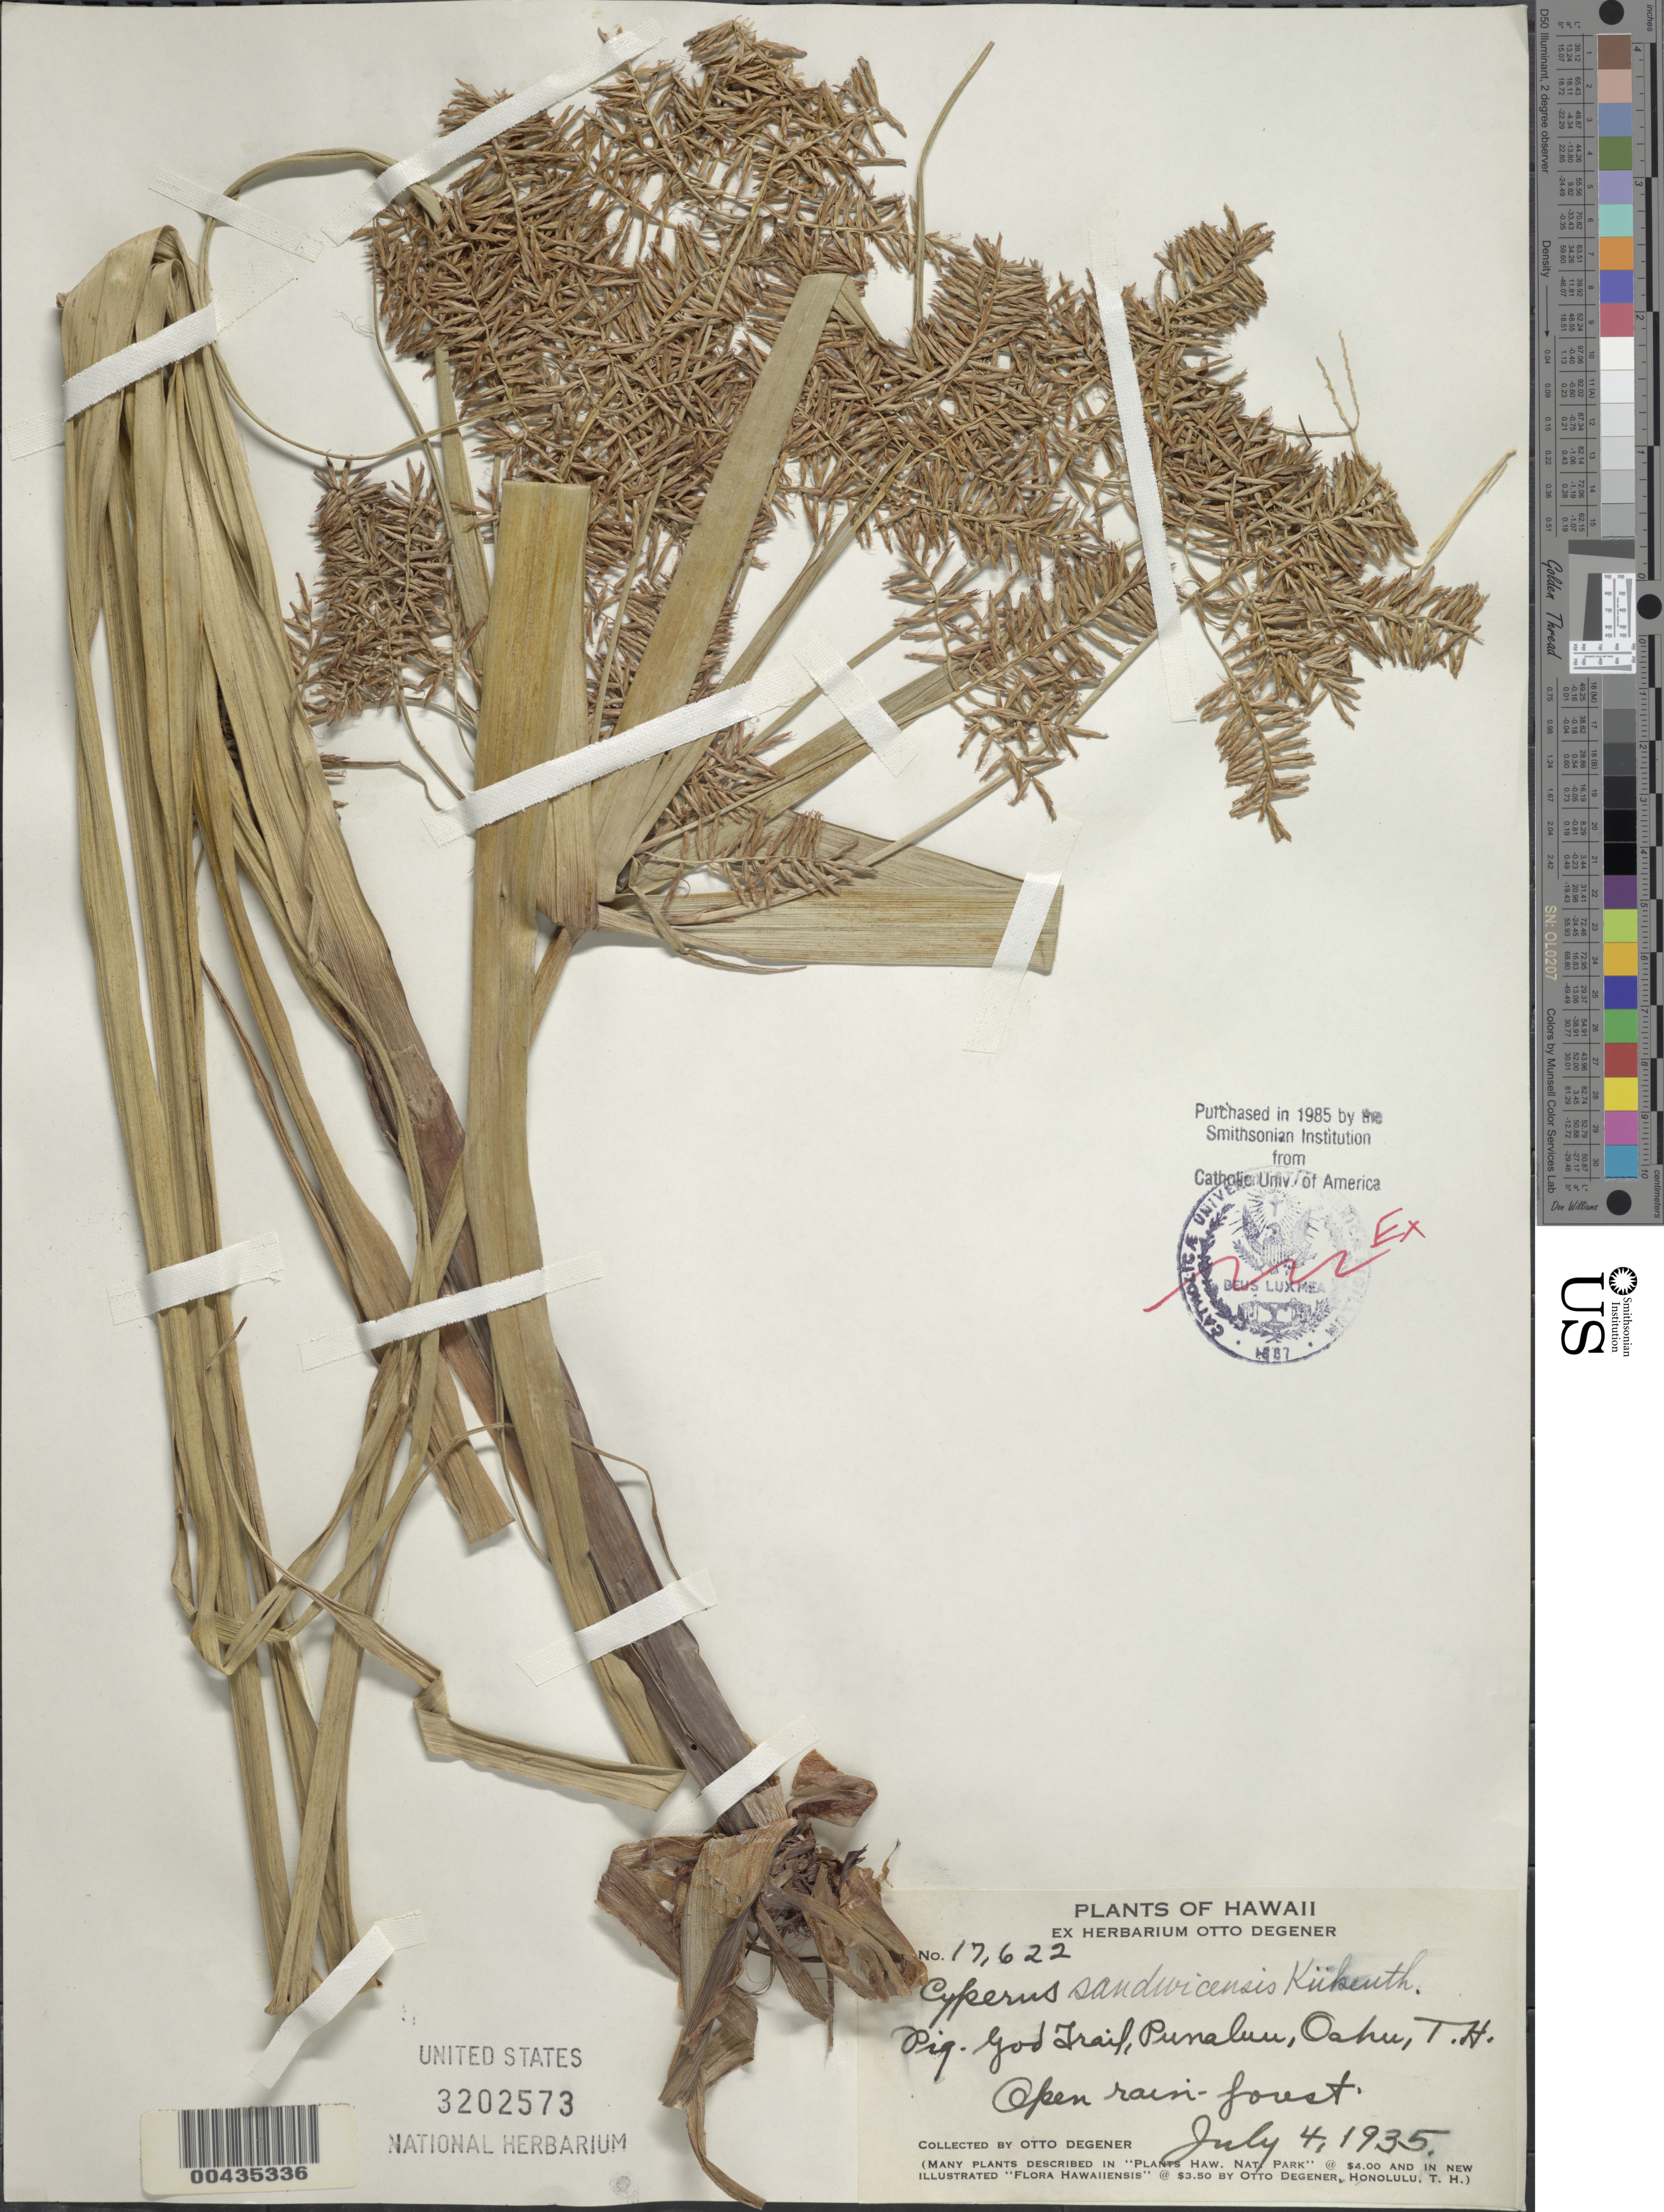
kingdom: Plantae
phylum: Tracheophyta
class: Liliopsida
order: Poales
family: Cyperaceae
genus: Cyperus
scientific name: Cyperus sandwicensis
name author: Kük.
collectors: O. Degener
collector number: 17622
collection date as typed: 4 Jul 1935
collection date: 1935-07-04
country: United States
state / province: Hawaii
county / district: Honolulu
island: Oahu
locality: Pig-God Trail, Punaluu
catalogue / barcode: US 3202573